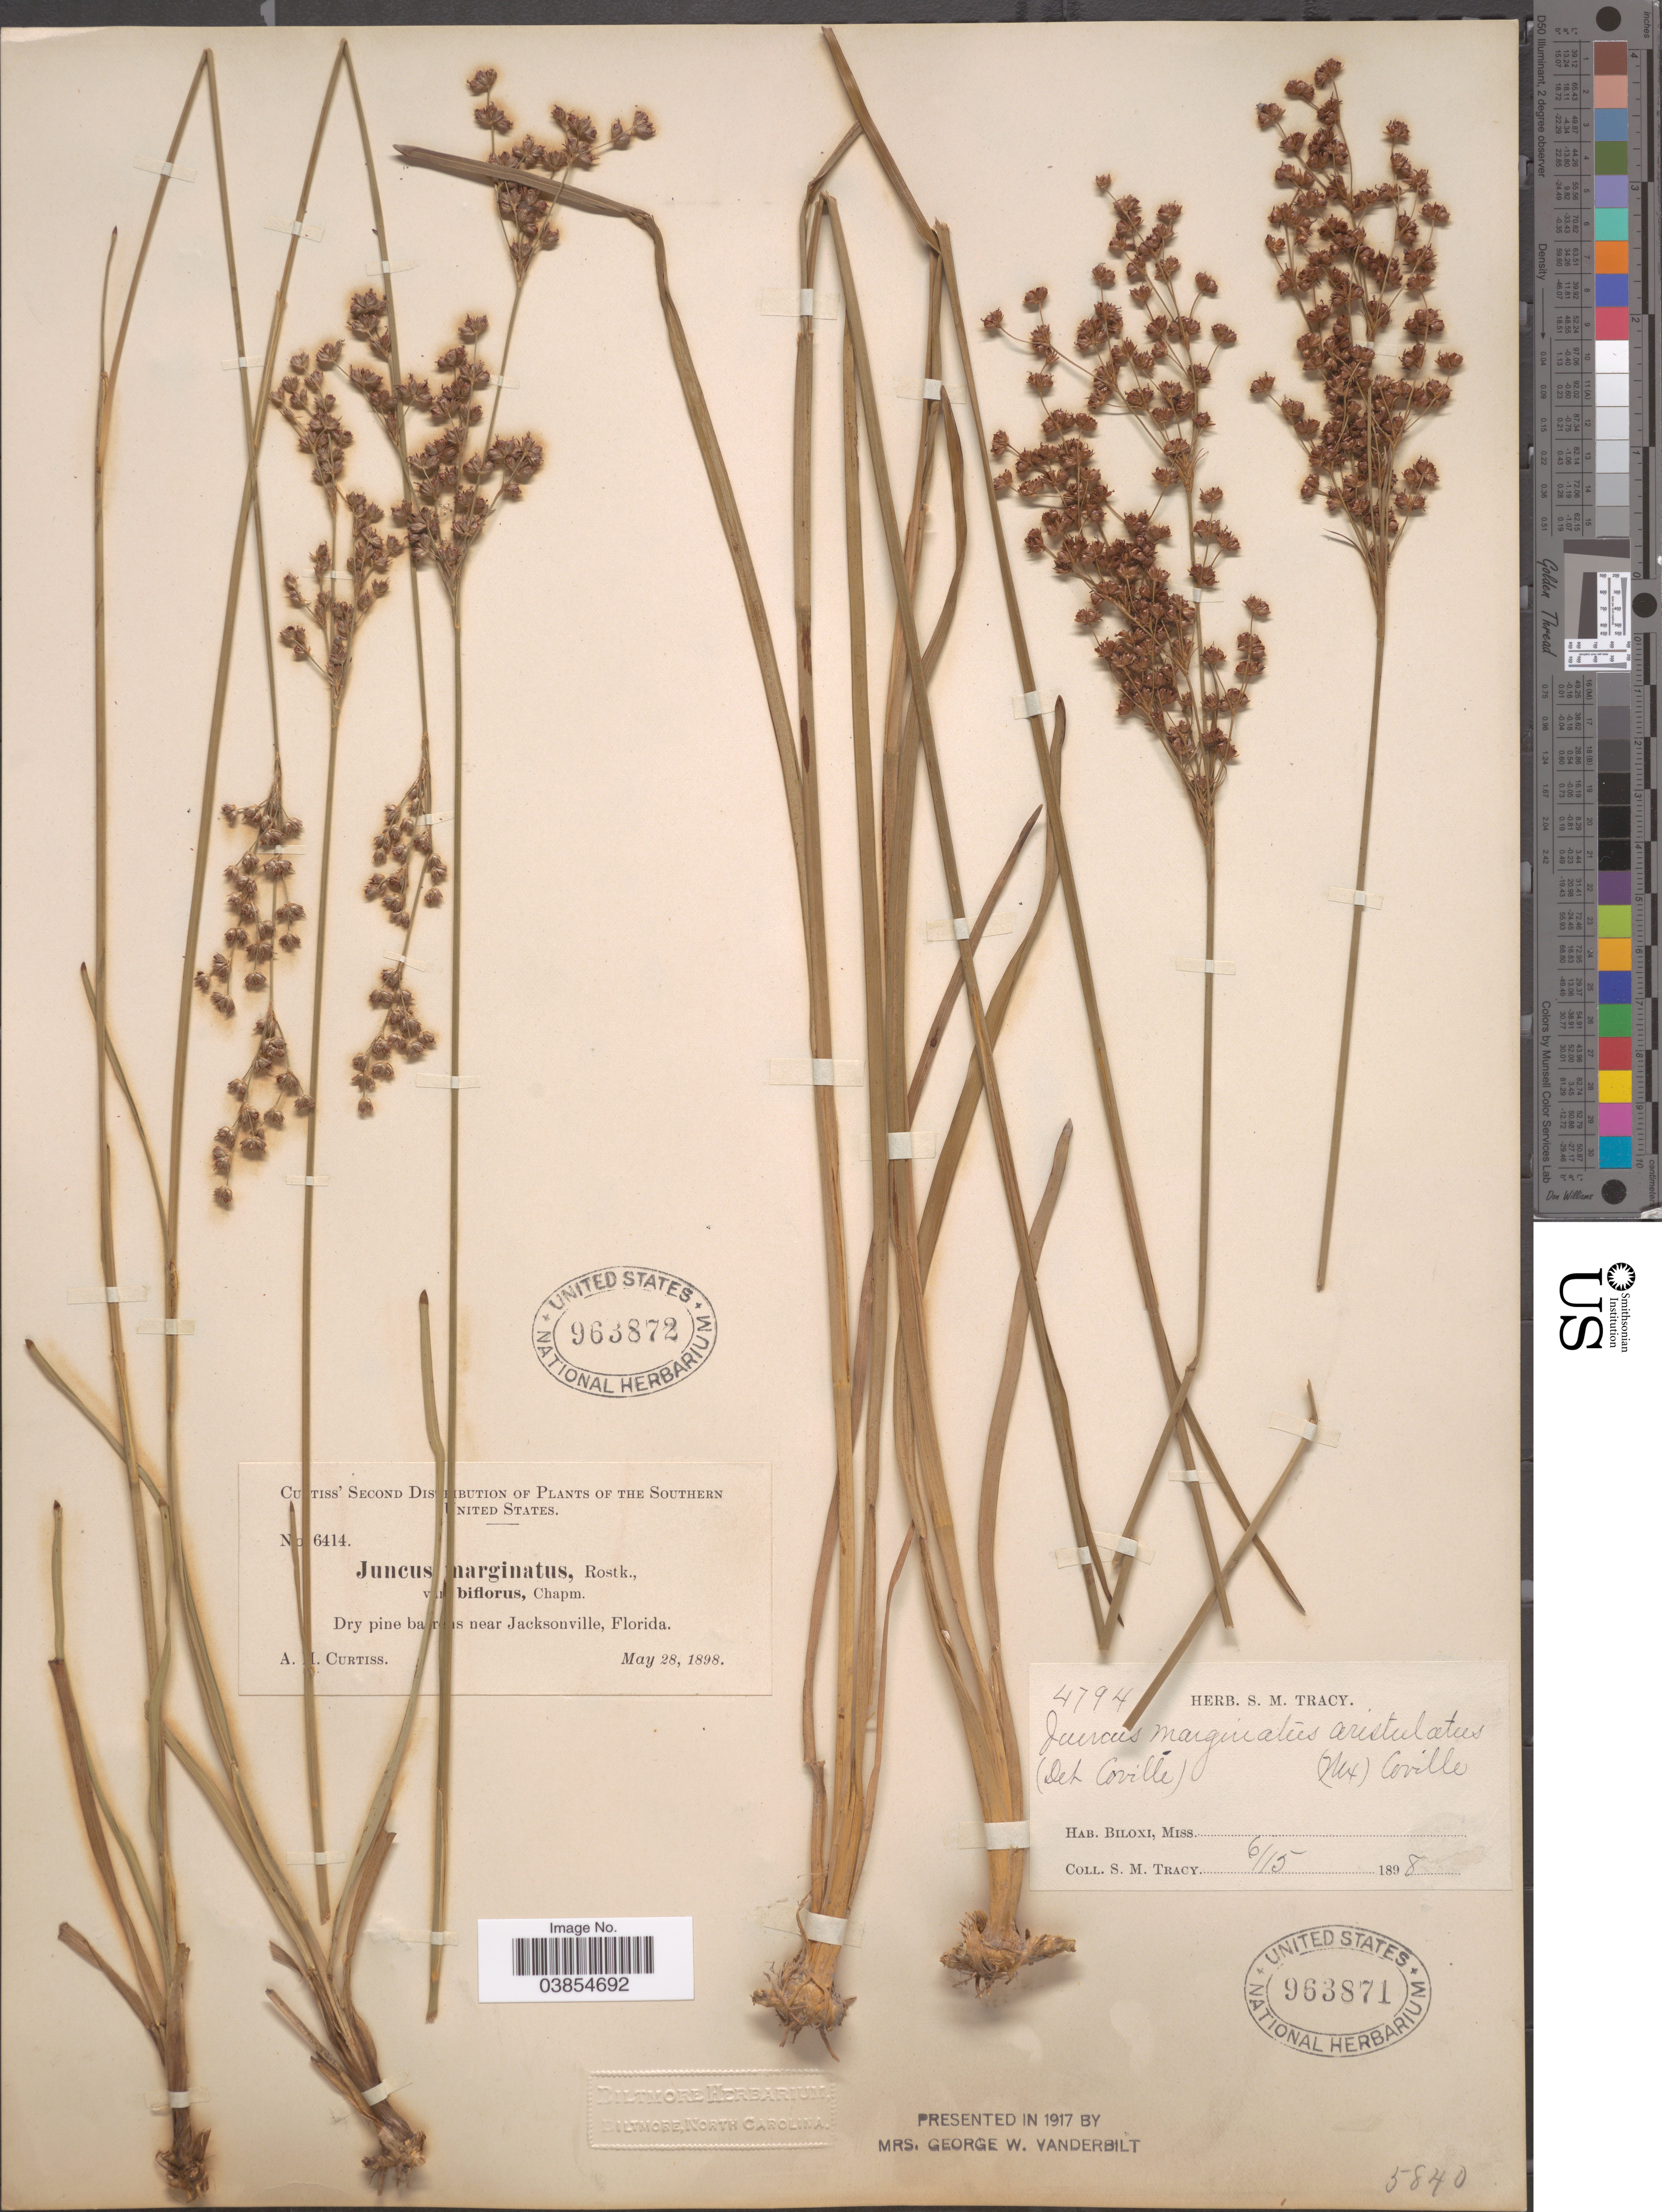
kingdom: Plantae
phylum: Tracheophyta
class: Liliopsida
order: Poales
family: Juncaceae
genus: Juncus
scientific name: Juncus marginatus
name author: Rostk.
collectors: A. H. Curtiss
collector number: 6414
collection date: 1989-05-28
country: United States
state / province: Florida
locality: Southern United States. Dry pine barrens near Jacksonville.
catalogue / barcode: US 963872-2